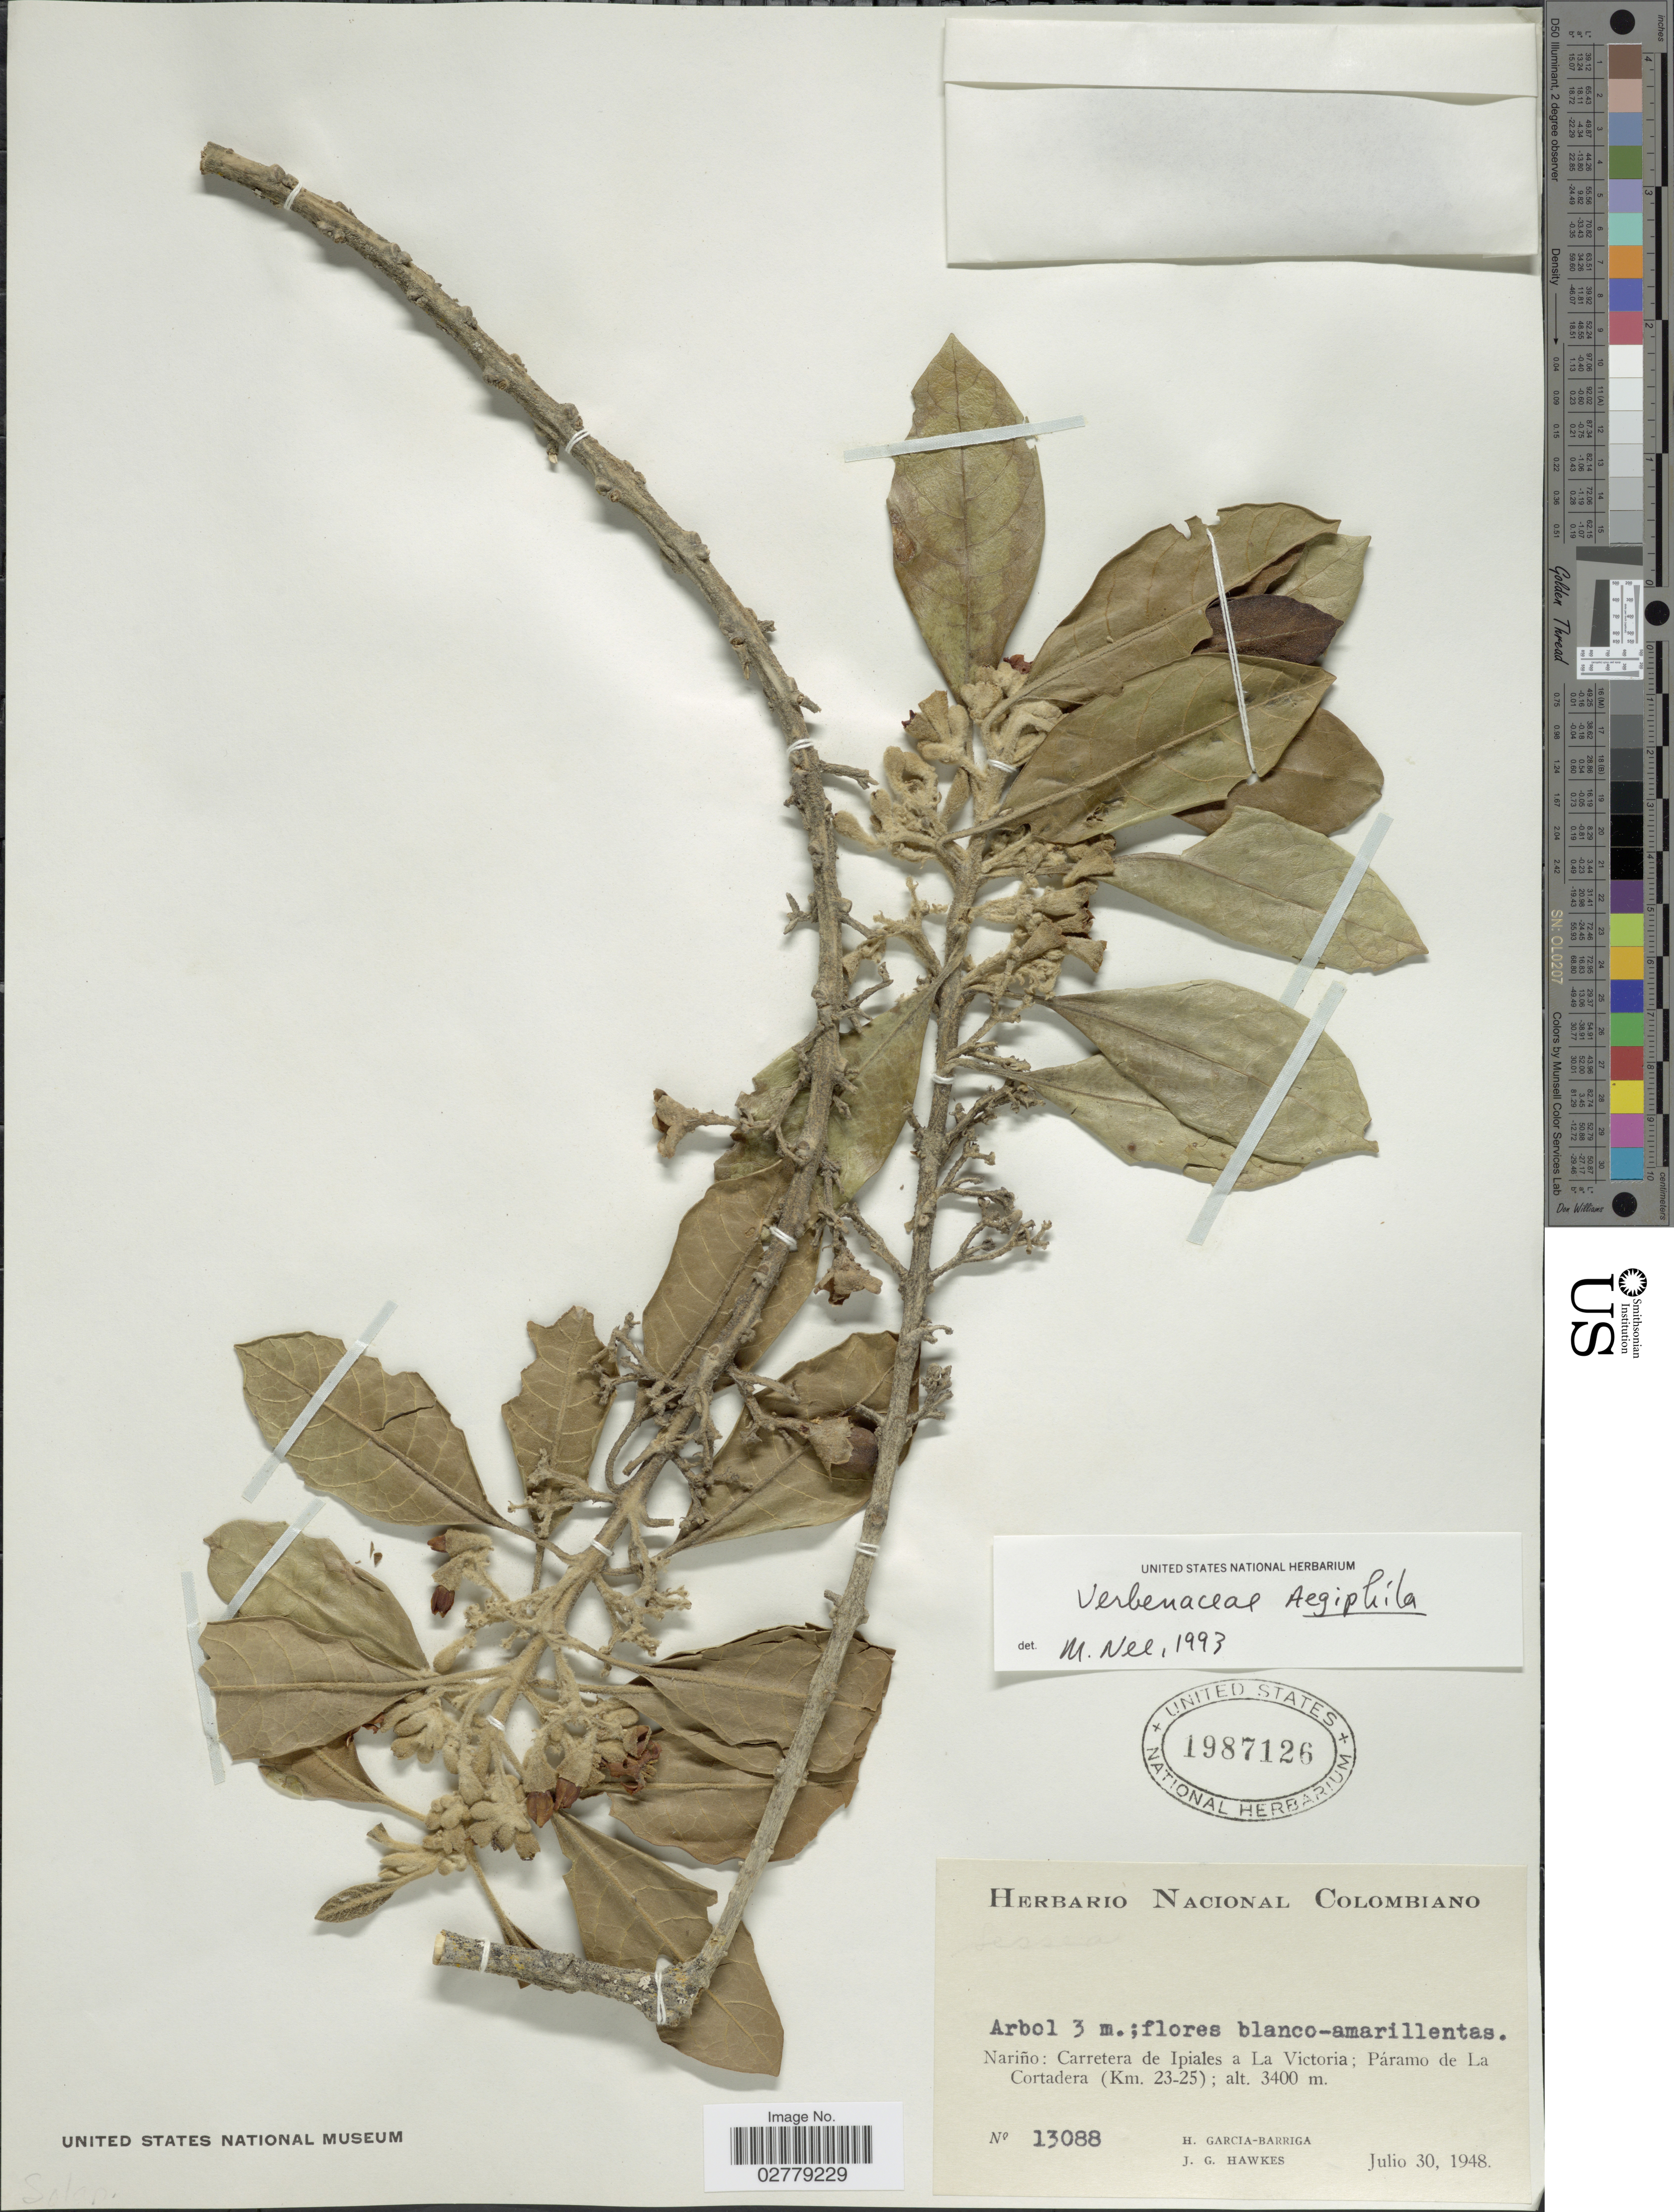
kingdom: Plantae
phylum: Tracheophyta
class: Magnoliopsida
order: Lamiales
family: Lamiaceae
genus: Aegiphila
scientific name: Aegiphila sp.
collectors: H. García Barriga & J. Hawkes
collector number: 13088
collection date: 1948-07-30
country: Colombia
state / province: Nariño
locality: Carretera de Ipiales a La Victoria; Páramo de La Cortadera (Km. 23-25).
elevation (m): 3400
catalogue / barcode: US 1987126